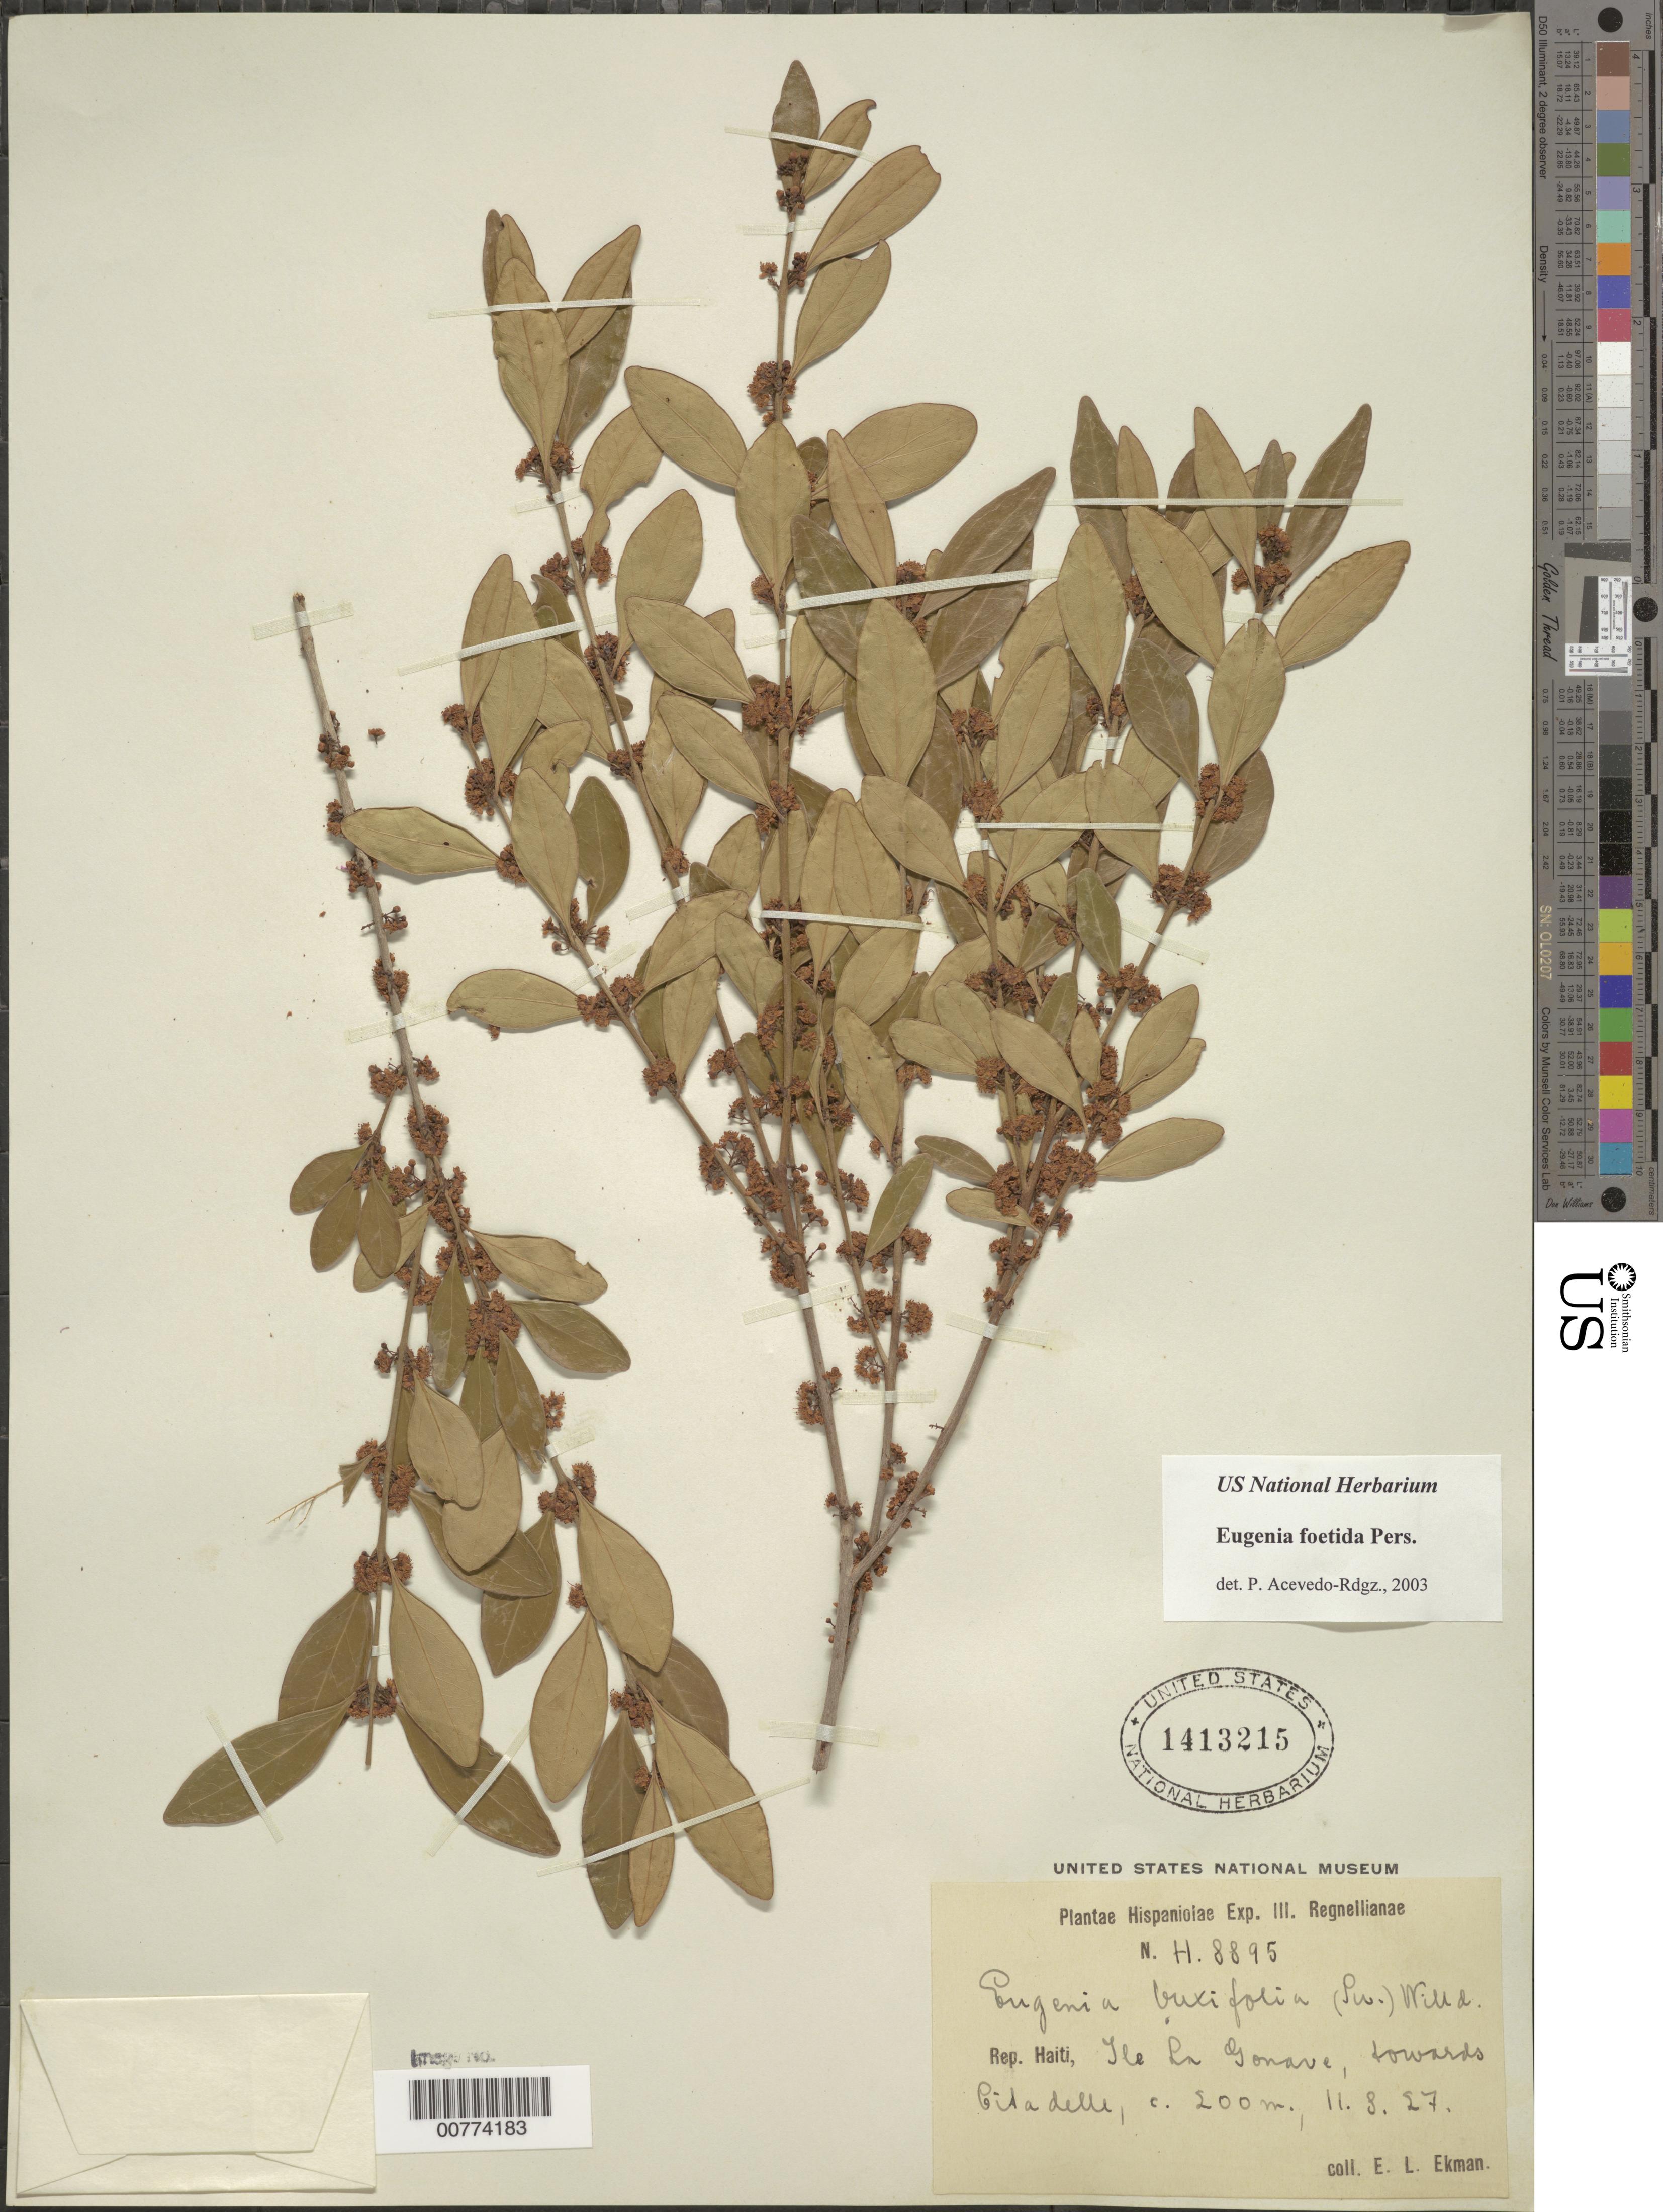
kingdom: Plantae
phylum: Tracheophyta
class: Magnoliopsida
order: Myrtales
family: Myrtaceae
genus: Eugenia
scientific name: Eugenia foetida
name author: Pers.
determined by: Acevedo-Rodríguez, P., (BOT), Smithsonian Institution - National Museum of Natural History (UNITED STATES)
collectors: E. L. Ekman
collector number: H 8895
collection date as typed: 11 Aug 1927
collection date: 1927-08-11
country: Haiti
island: Hispaniola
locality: Ile La Gonave, towards Ciladelle.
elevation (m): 200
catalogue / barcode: US 1413215